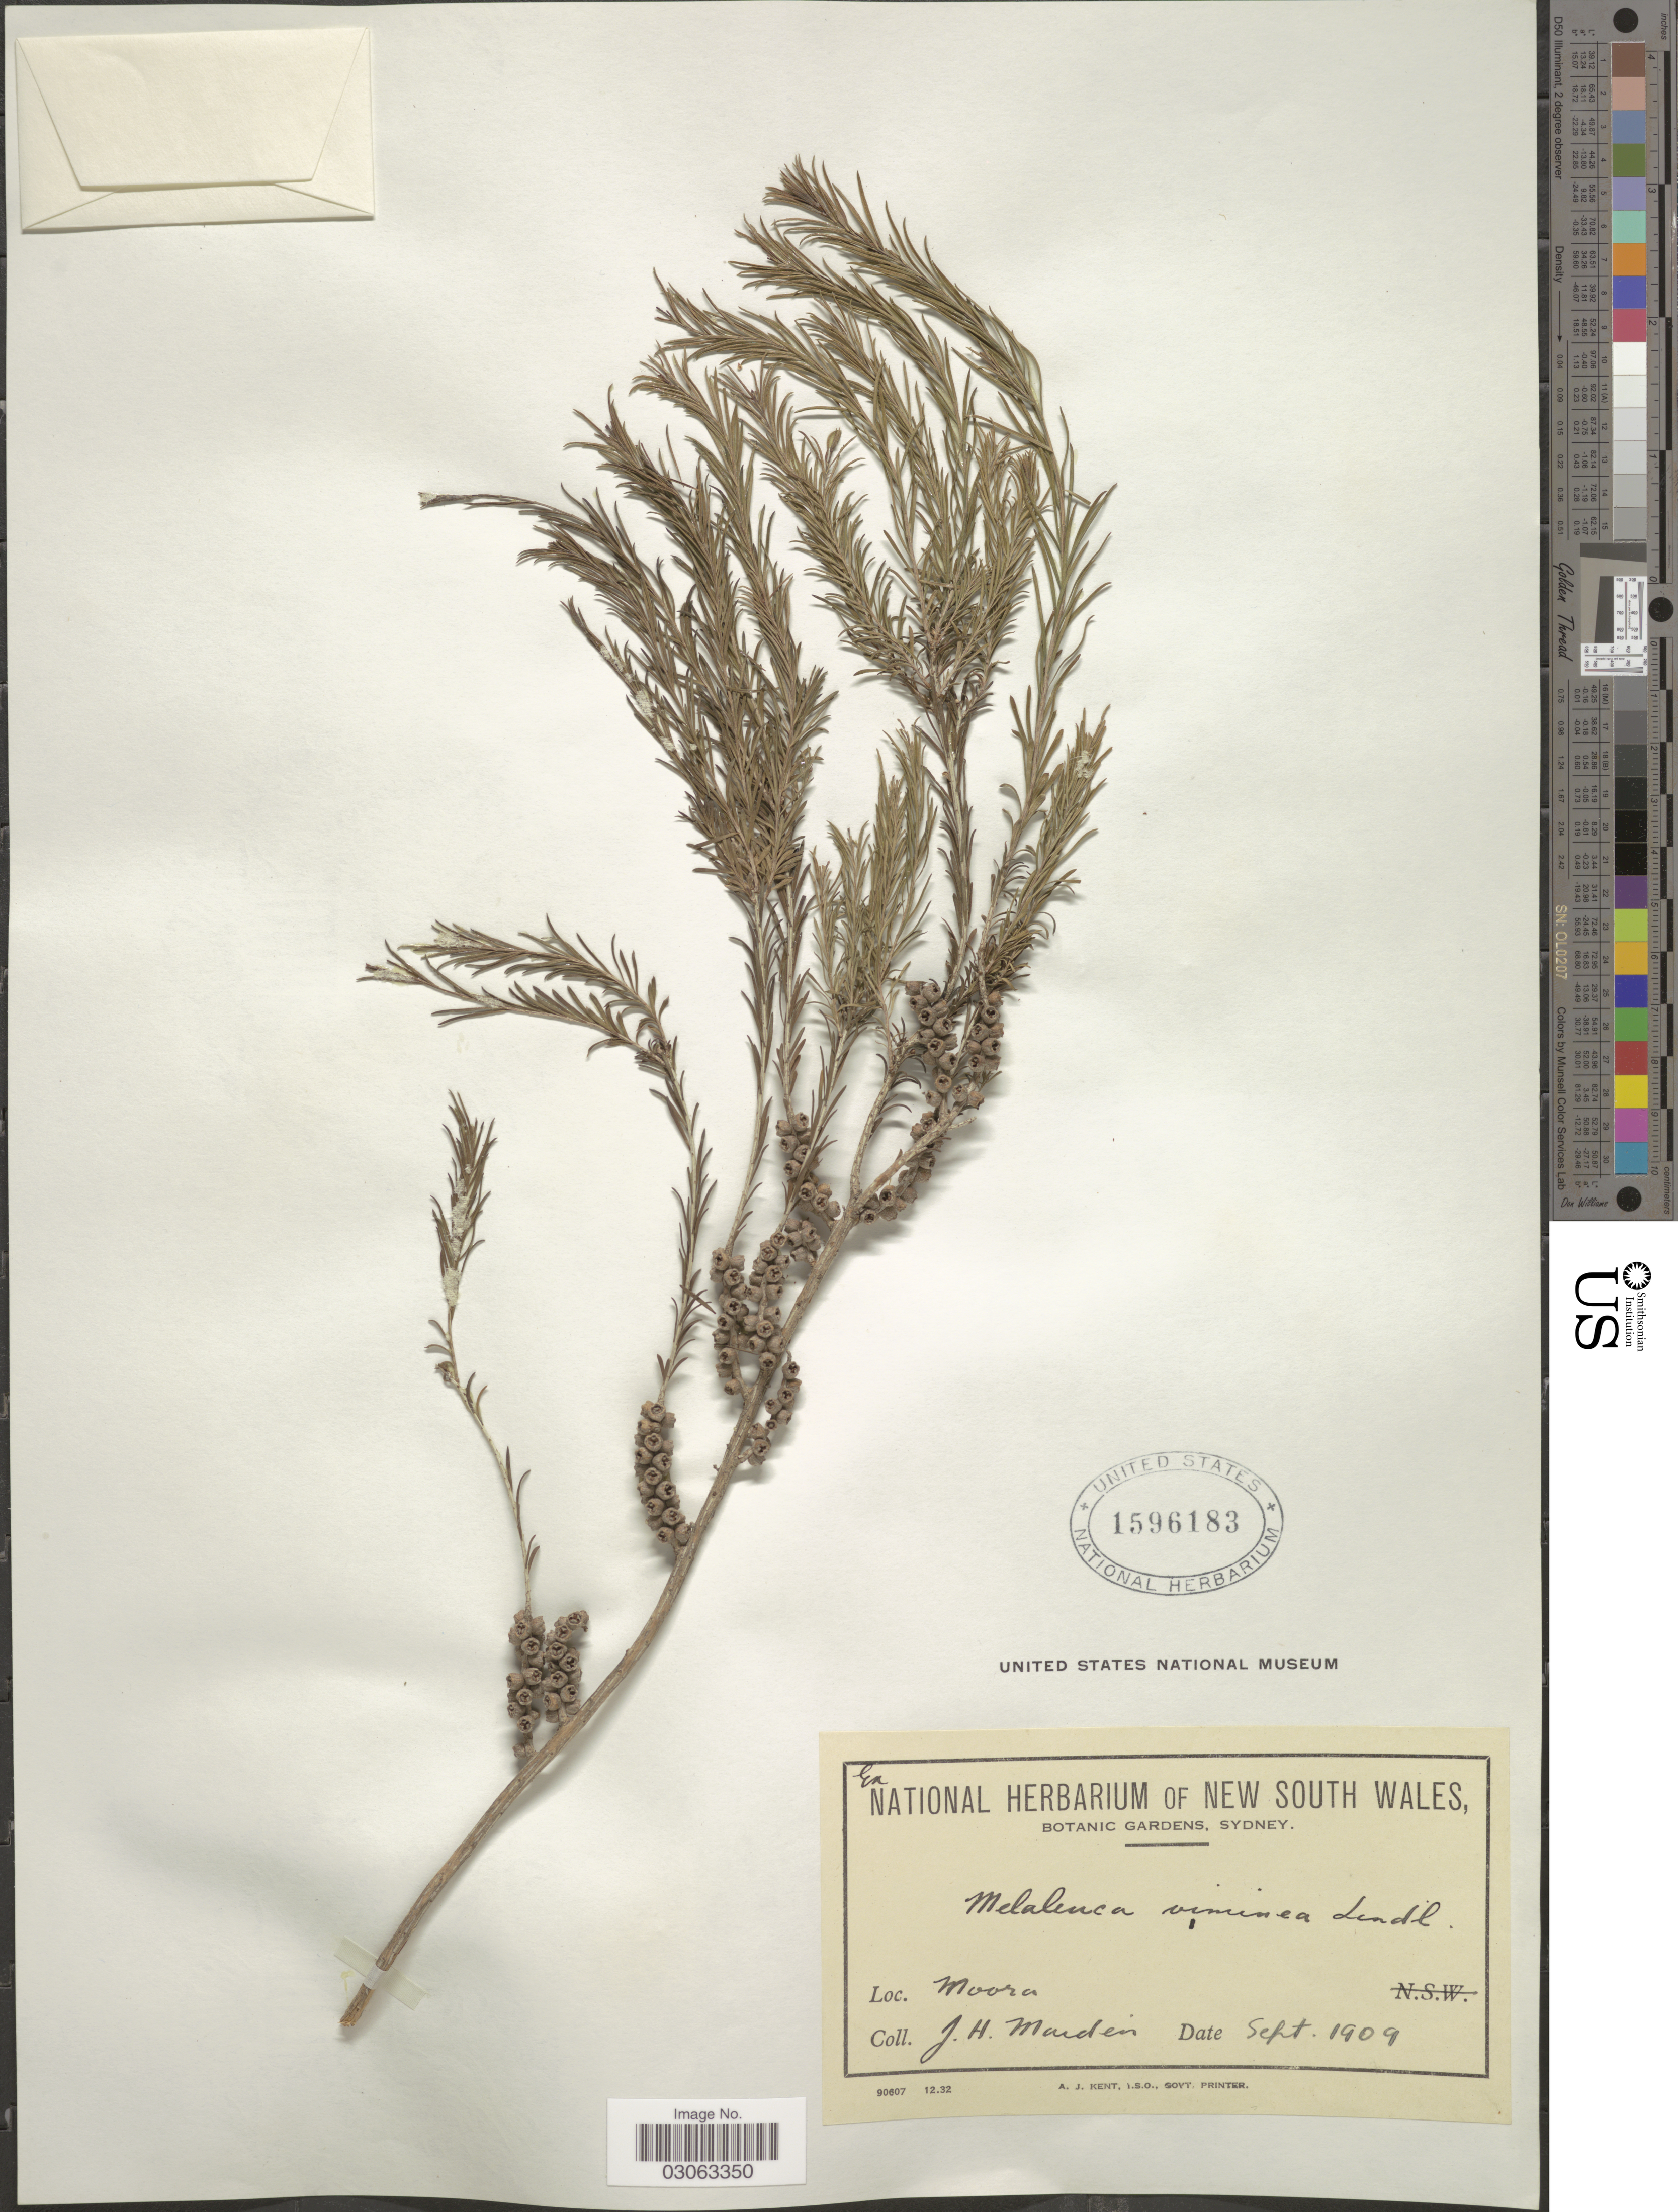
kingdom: Plantae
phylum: Tracheophyta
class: Magnoliopsida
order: Myrtales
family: Myrtaceae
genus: Melaleuca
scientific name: Melaleuca viminea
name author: Lindl.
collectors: J. Maiden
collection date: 1909-09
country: Australia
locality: Moora.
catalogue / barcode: US 1596183